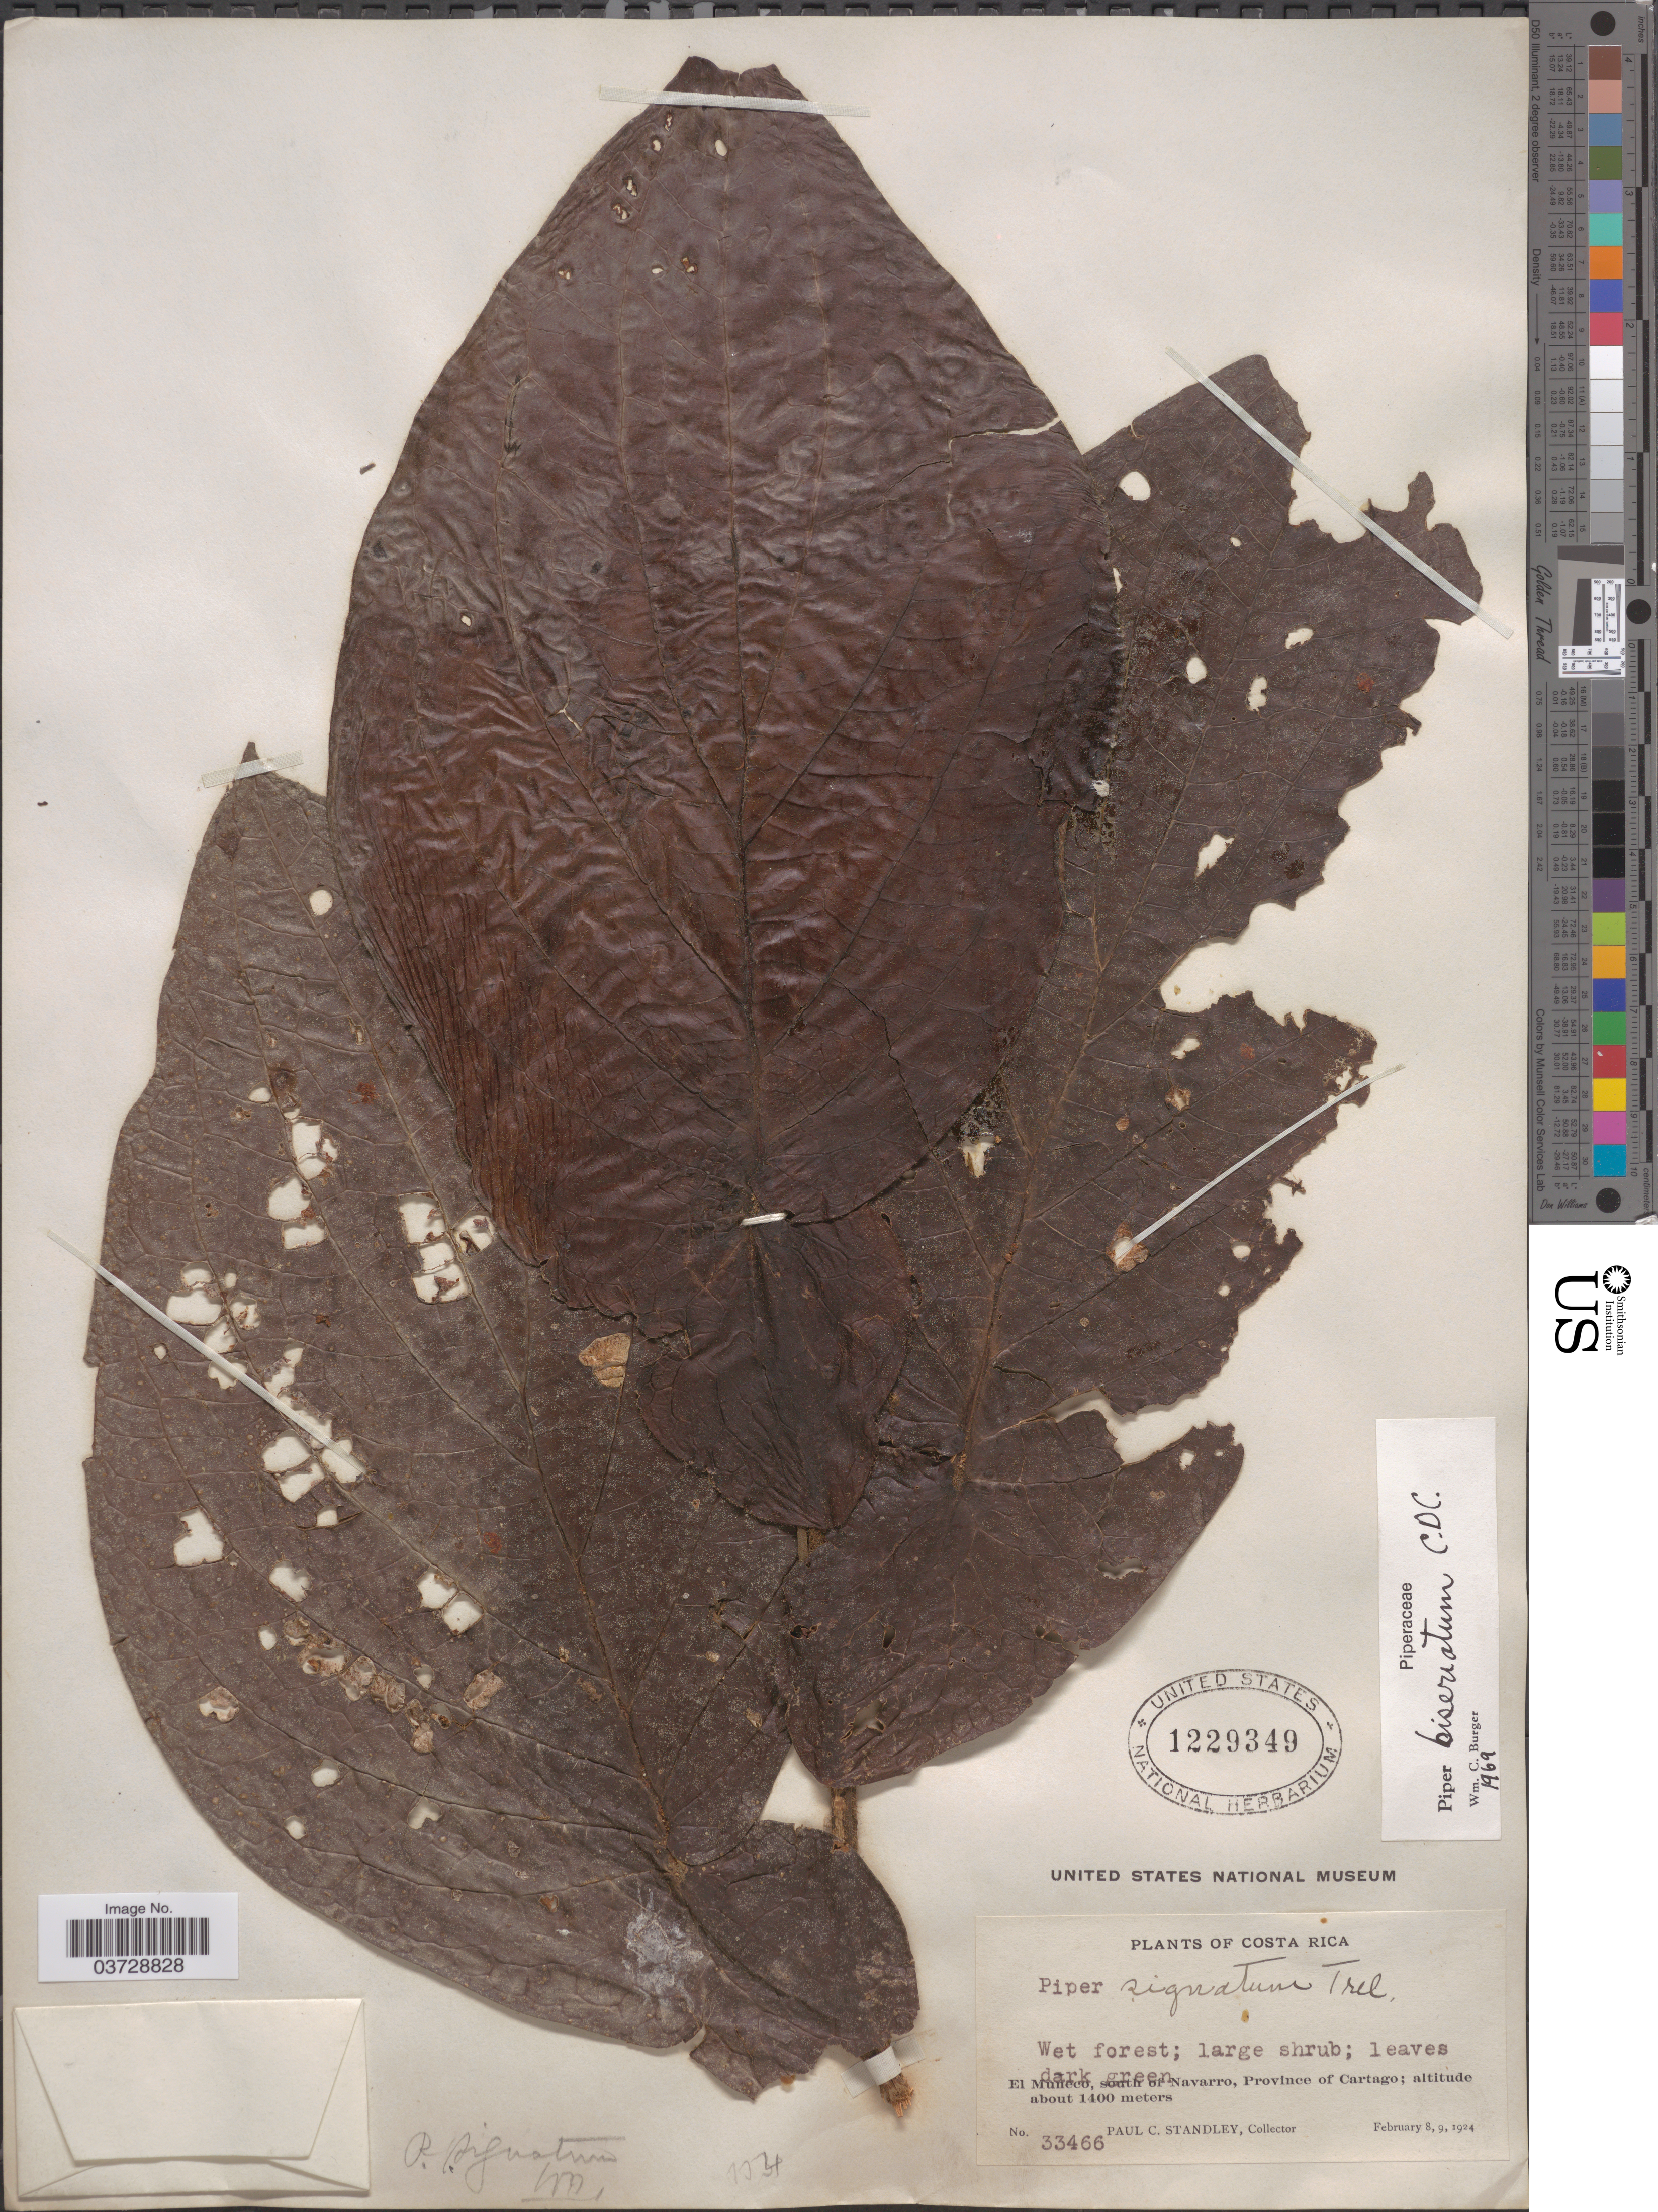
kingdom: Plantae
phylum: Tracheophyta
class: Magnoliopsida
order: Piperales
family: Piperaceae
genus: Piper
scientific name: Piper biseriatum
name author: C. DC.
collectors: P. C. Standley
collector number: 33466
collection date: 1924-02-08/1924-02-09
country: Costa Rica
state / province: Cartago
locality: El Muneco, south of Navarro.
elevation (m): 1400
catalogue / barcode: US 1229349